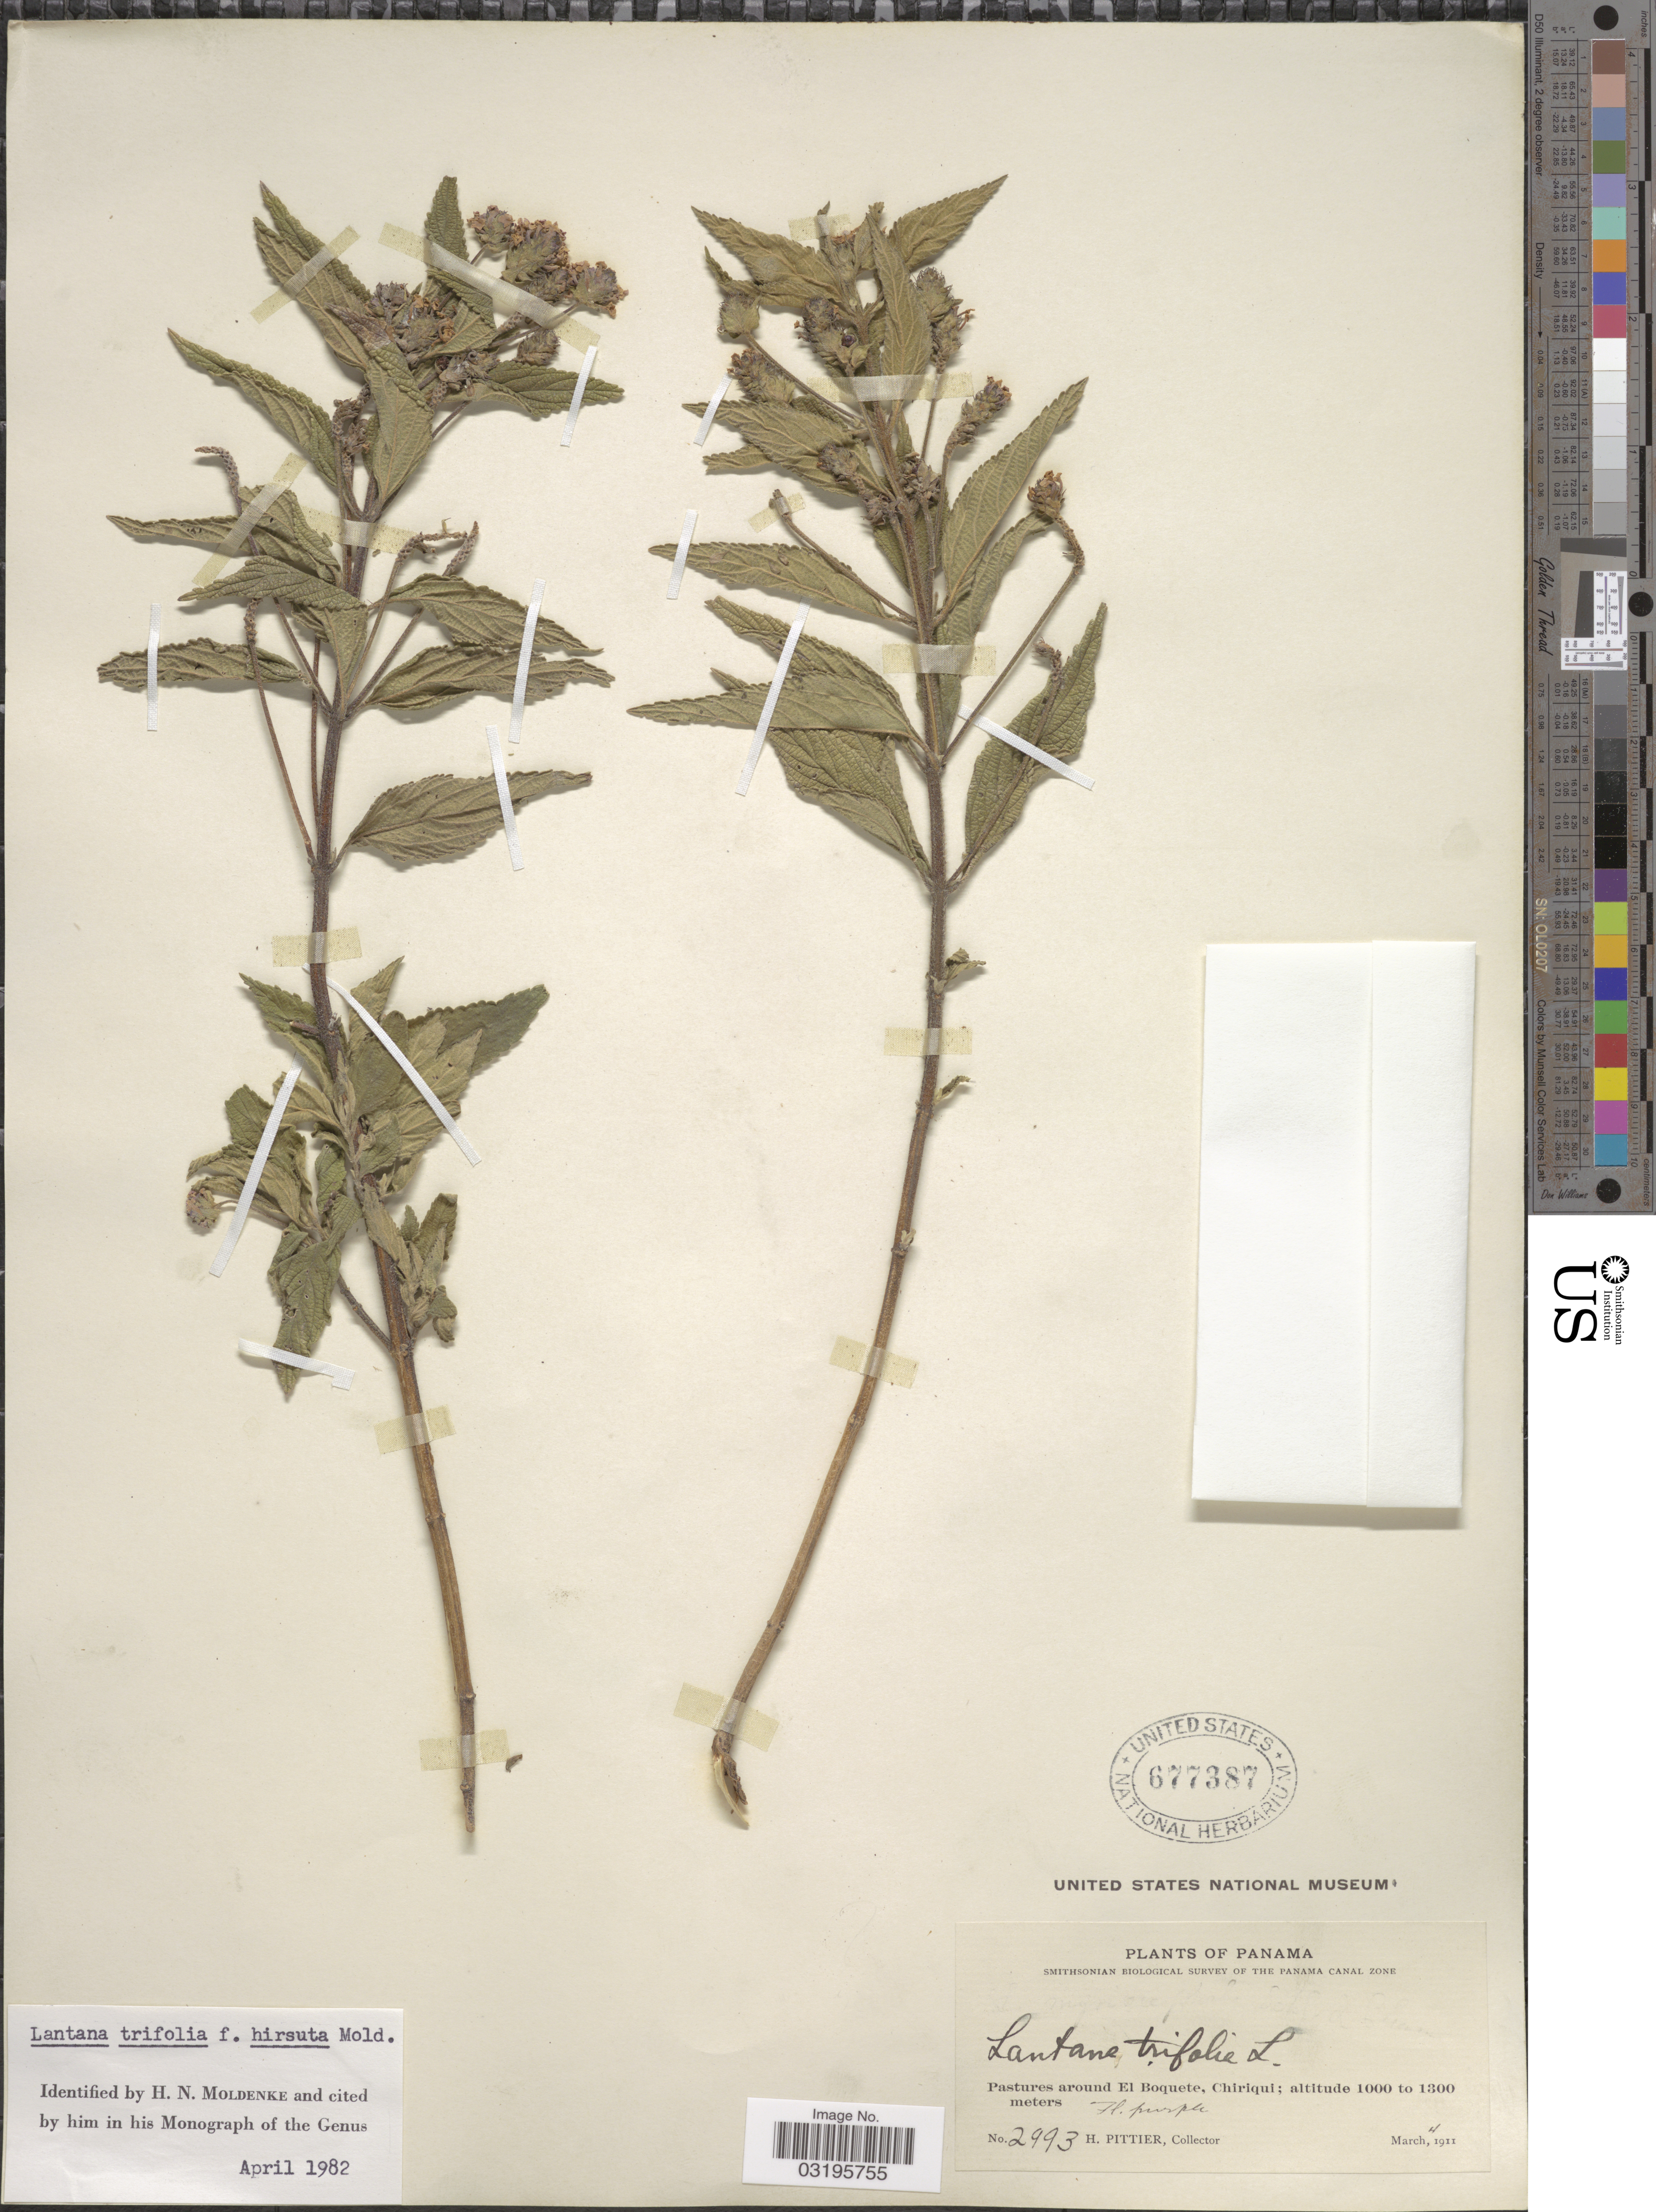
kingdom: Plantae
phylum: Tracheophyta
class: Magnoliopsida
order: Lamiales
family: Verbenaceae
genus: Lantana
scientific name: Lantana trifolia f. hirsuta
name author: Moldenke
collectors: H. F. Pittier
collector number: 2993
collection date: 1911-03-04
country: Panama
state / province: Chiriqui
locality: Pastures around El Boquete.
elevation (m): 1000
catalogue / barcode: US 677387